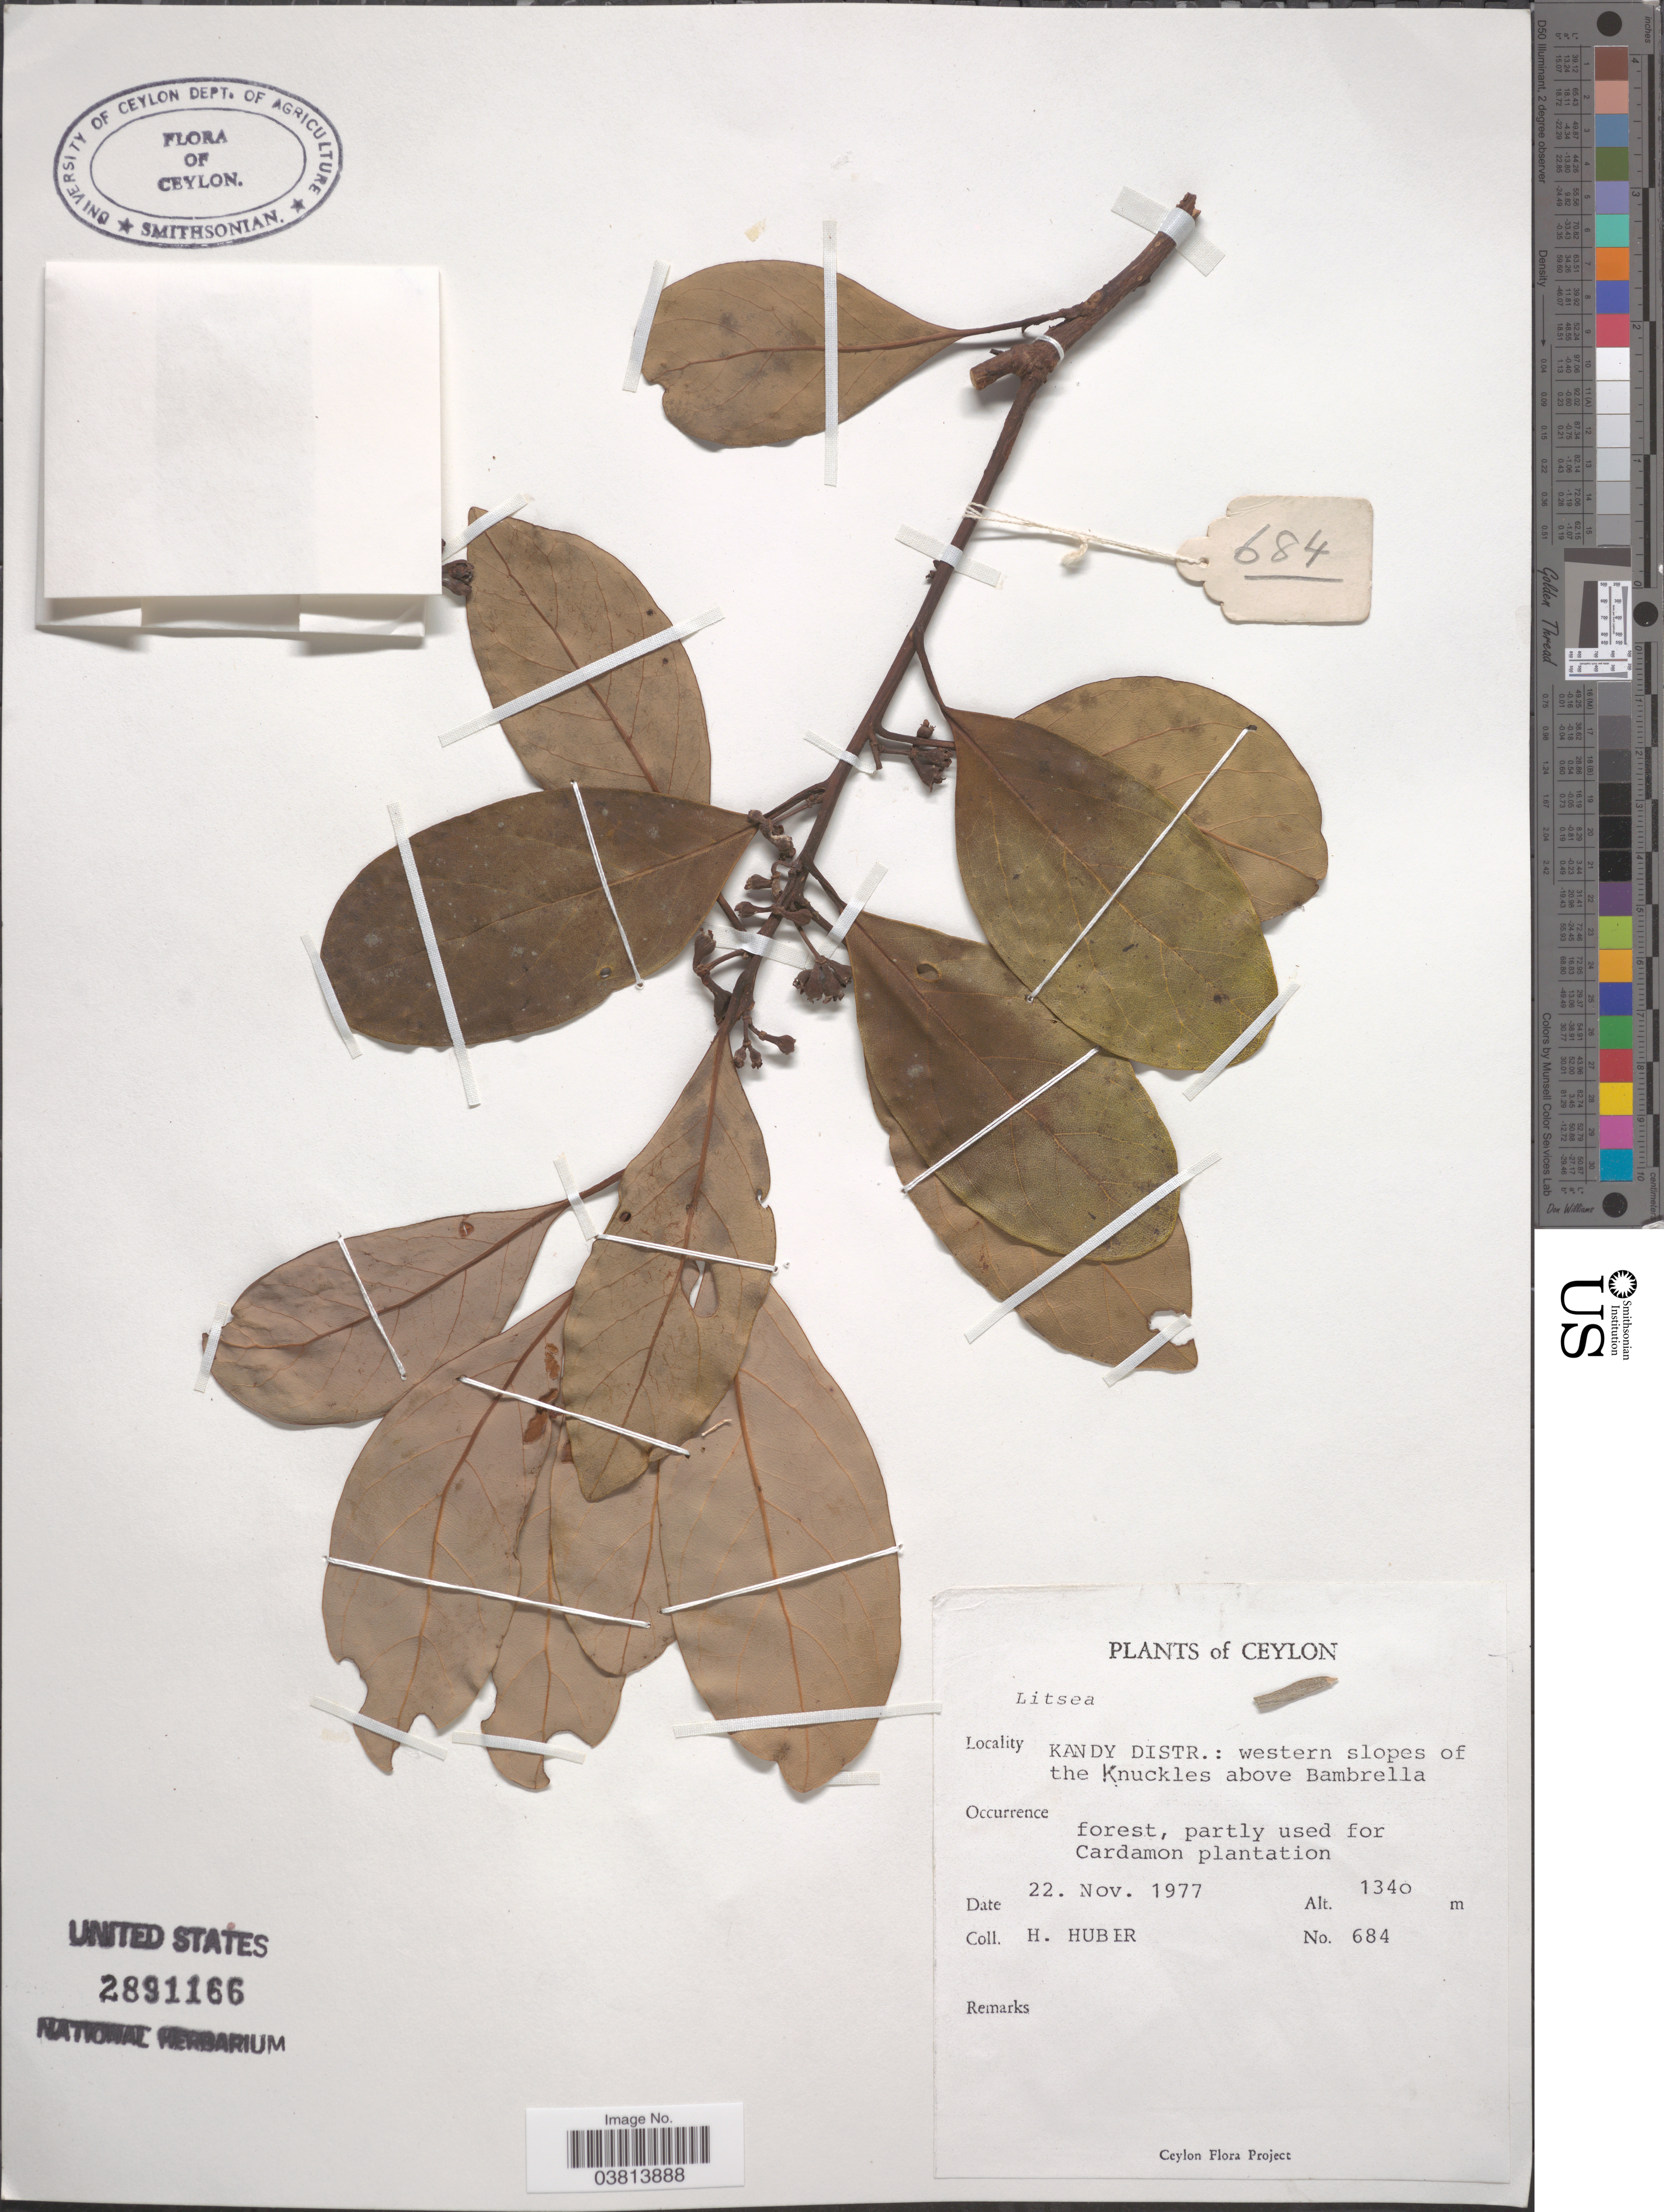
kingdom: Plantae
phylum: Tracheophyta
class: Magnoliopsida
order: Laurales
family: Lauraceae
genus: Litsea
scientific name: Litsea sp.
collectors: H. Huber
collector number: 684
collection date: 1977-11-22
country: Sri Lanka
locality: Ceylon. Kandy Distr.: western slopes of the Knuckles above Bambrella.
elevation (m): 1340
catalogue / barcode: US 2891166